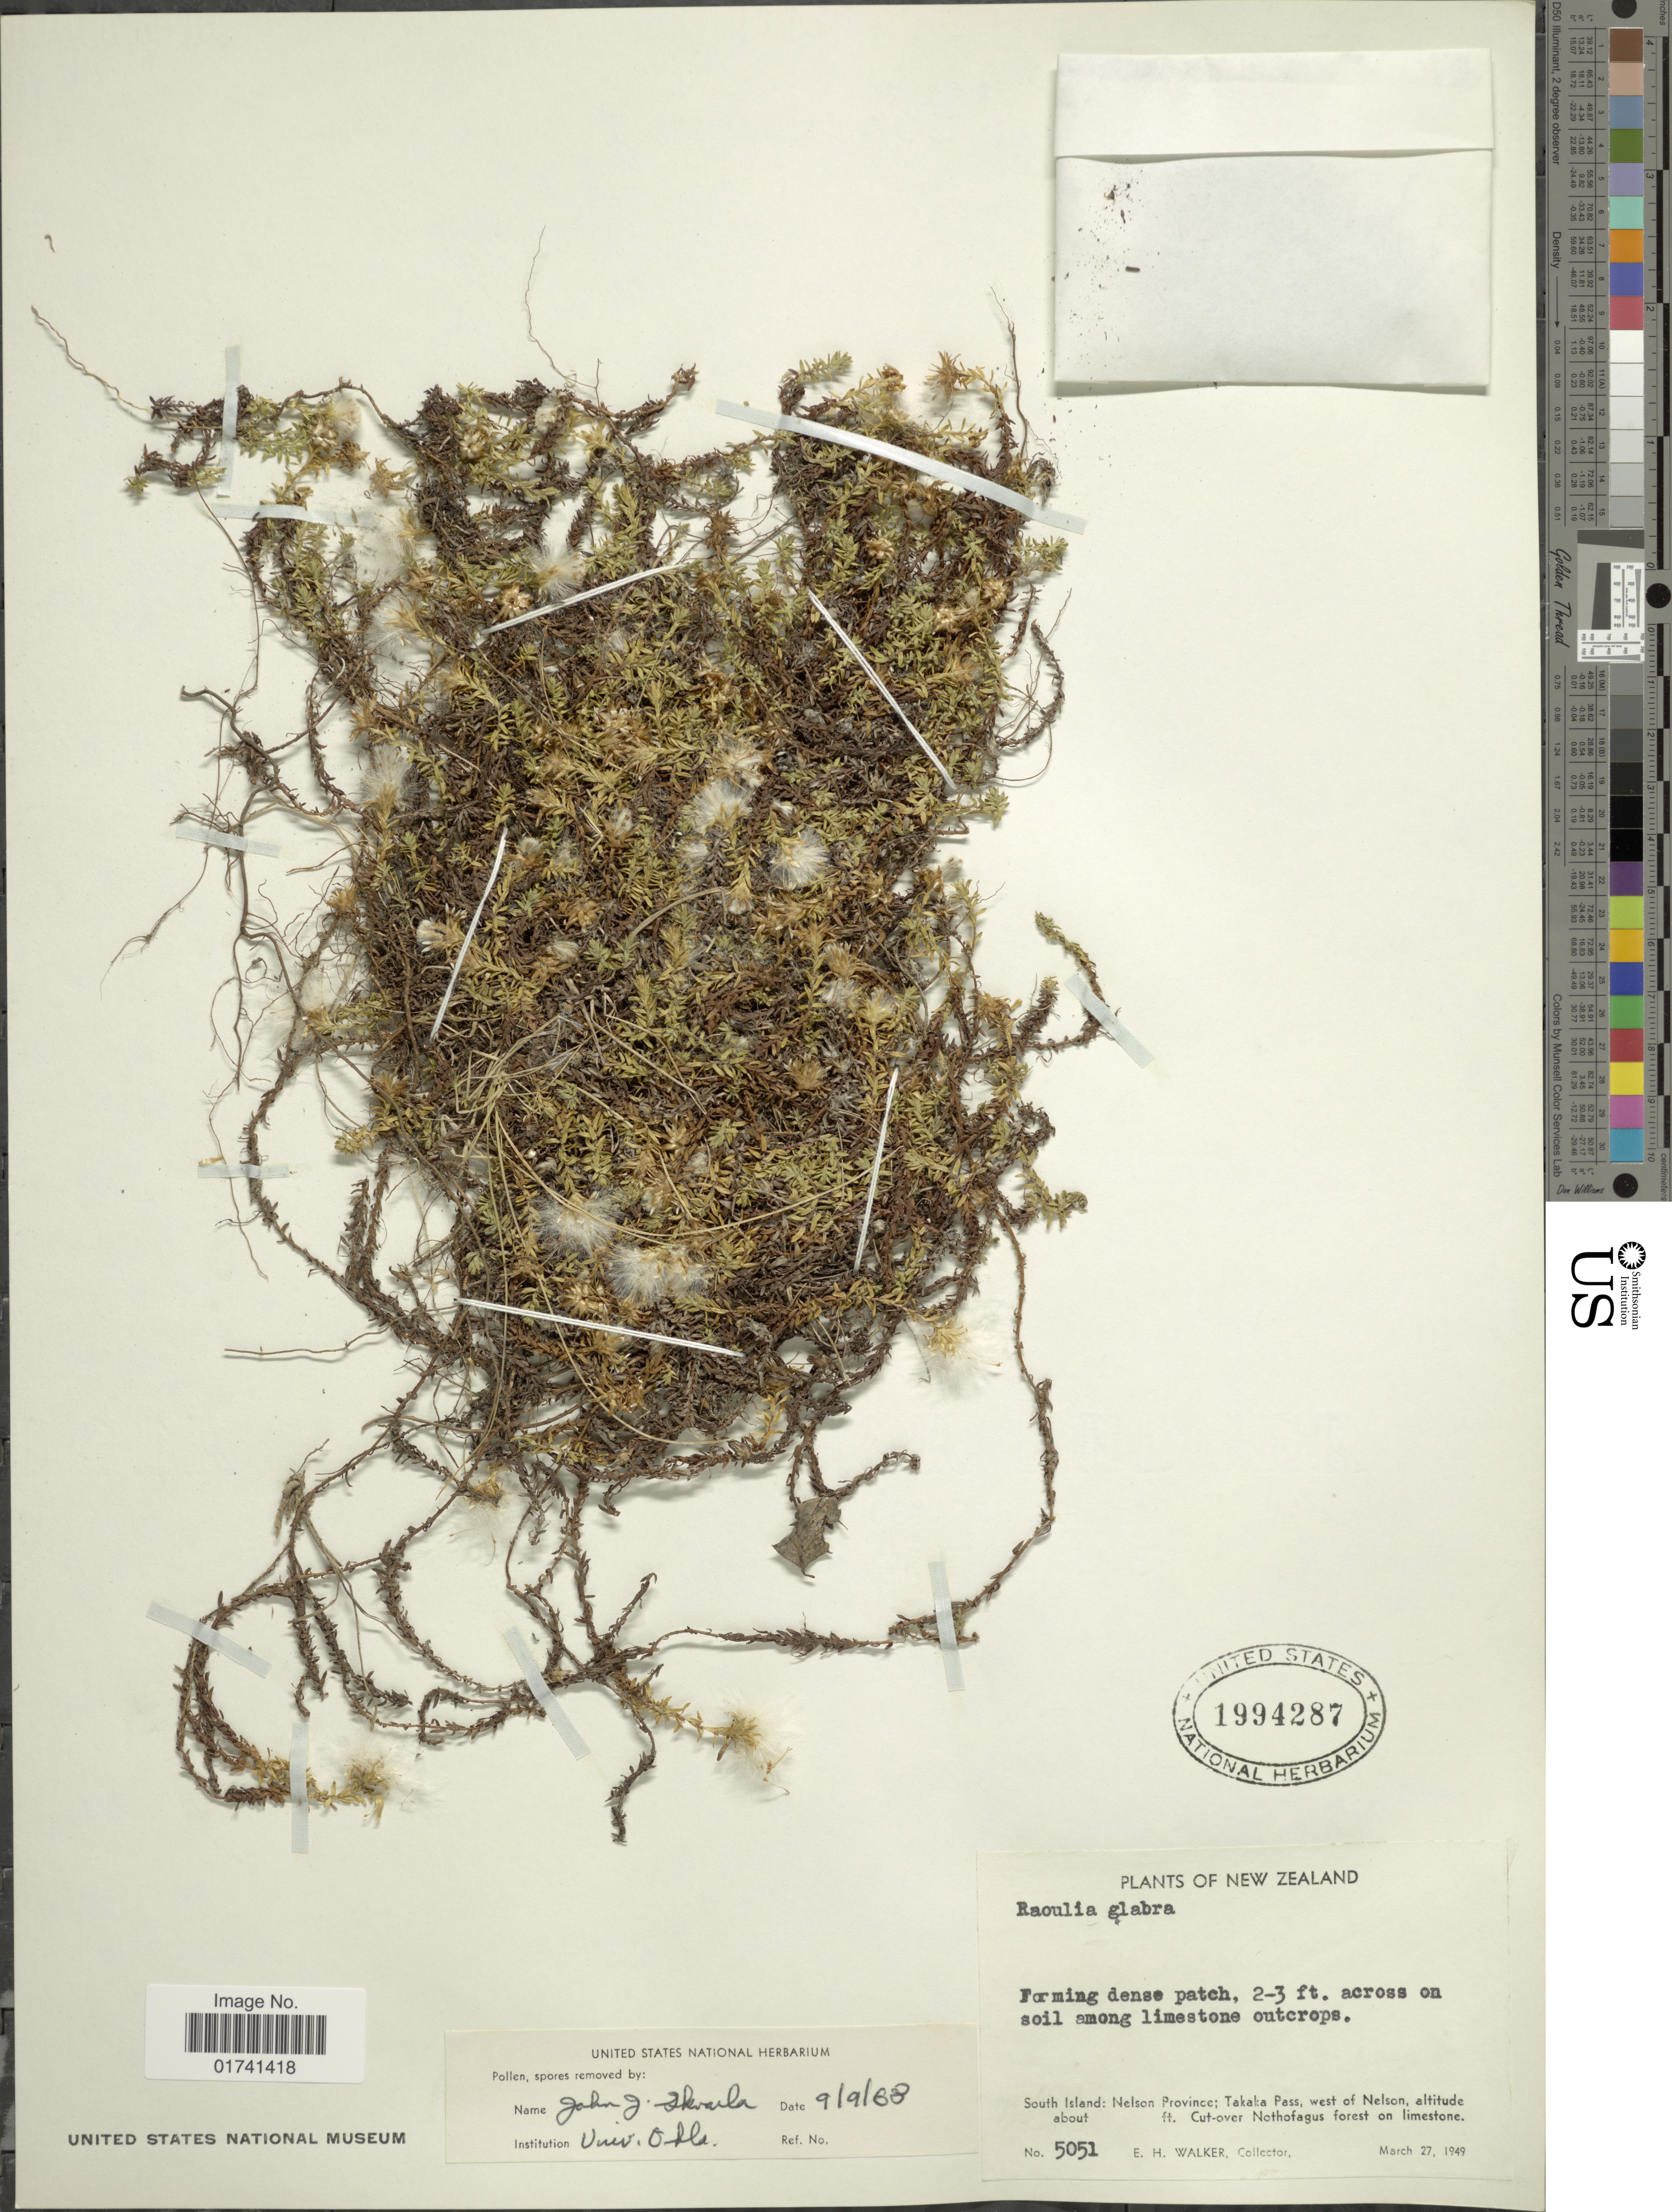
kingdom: Plantae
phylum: Tracheophyta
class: Magnoliopsida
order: Asterales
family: Asteraceae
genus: Raoulia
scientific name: Raoulia glabra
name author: Hook. f.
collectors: E. H. Walker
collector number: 5051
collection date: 1949-03-27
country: New Zealand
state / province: Nelson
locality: South Island; Takala Pass, west of Nelson.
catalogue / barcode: US 1994287